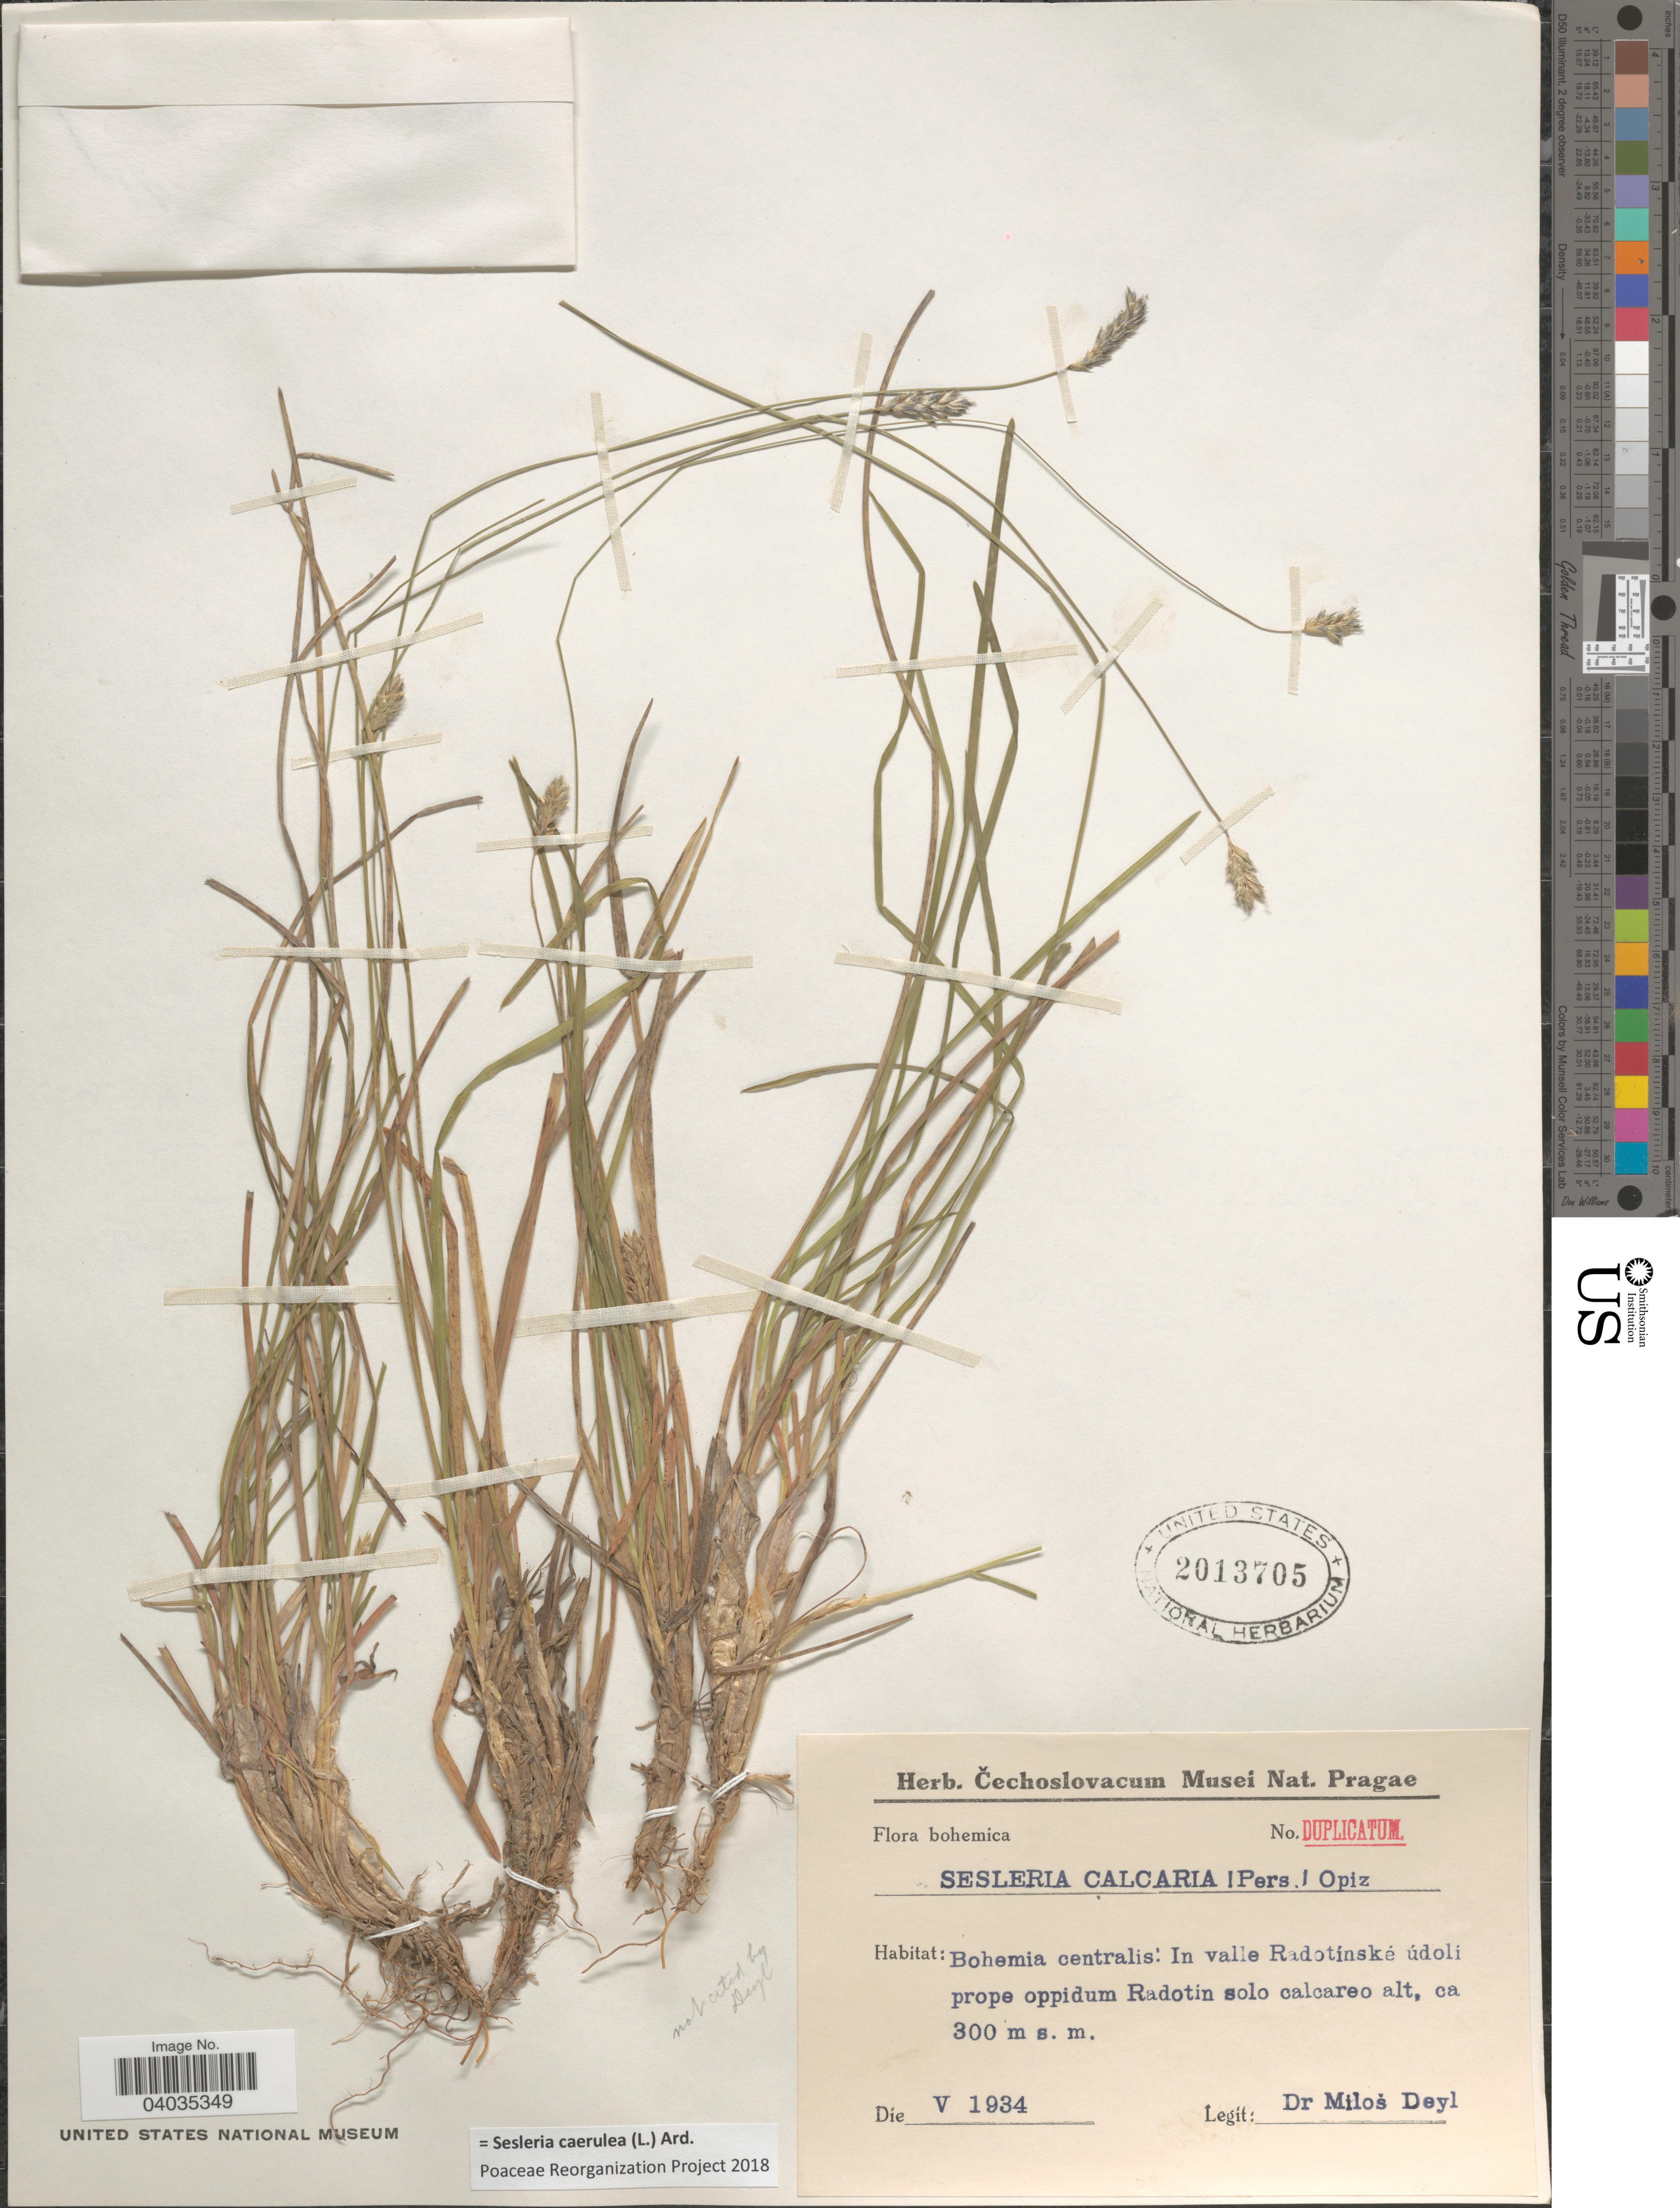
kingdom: Plantae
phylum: Tracheophyta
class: Liliopsida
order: Poales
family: Poaceae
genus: Sesleria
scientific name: Sesleria caerulea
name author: (L.) Ard.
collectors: M. Deyl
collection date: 1934-05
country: Czechia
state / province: Central Bohemian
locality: Bohemia centralis: In valle Radotínské údoli prope oppidum Radotin solo calcareo.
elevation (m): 300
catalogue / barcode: US 2013705